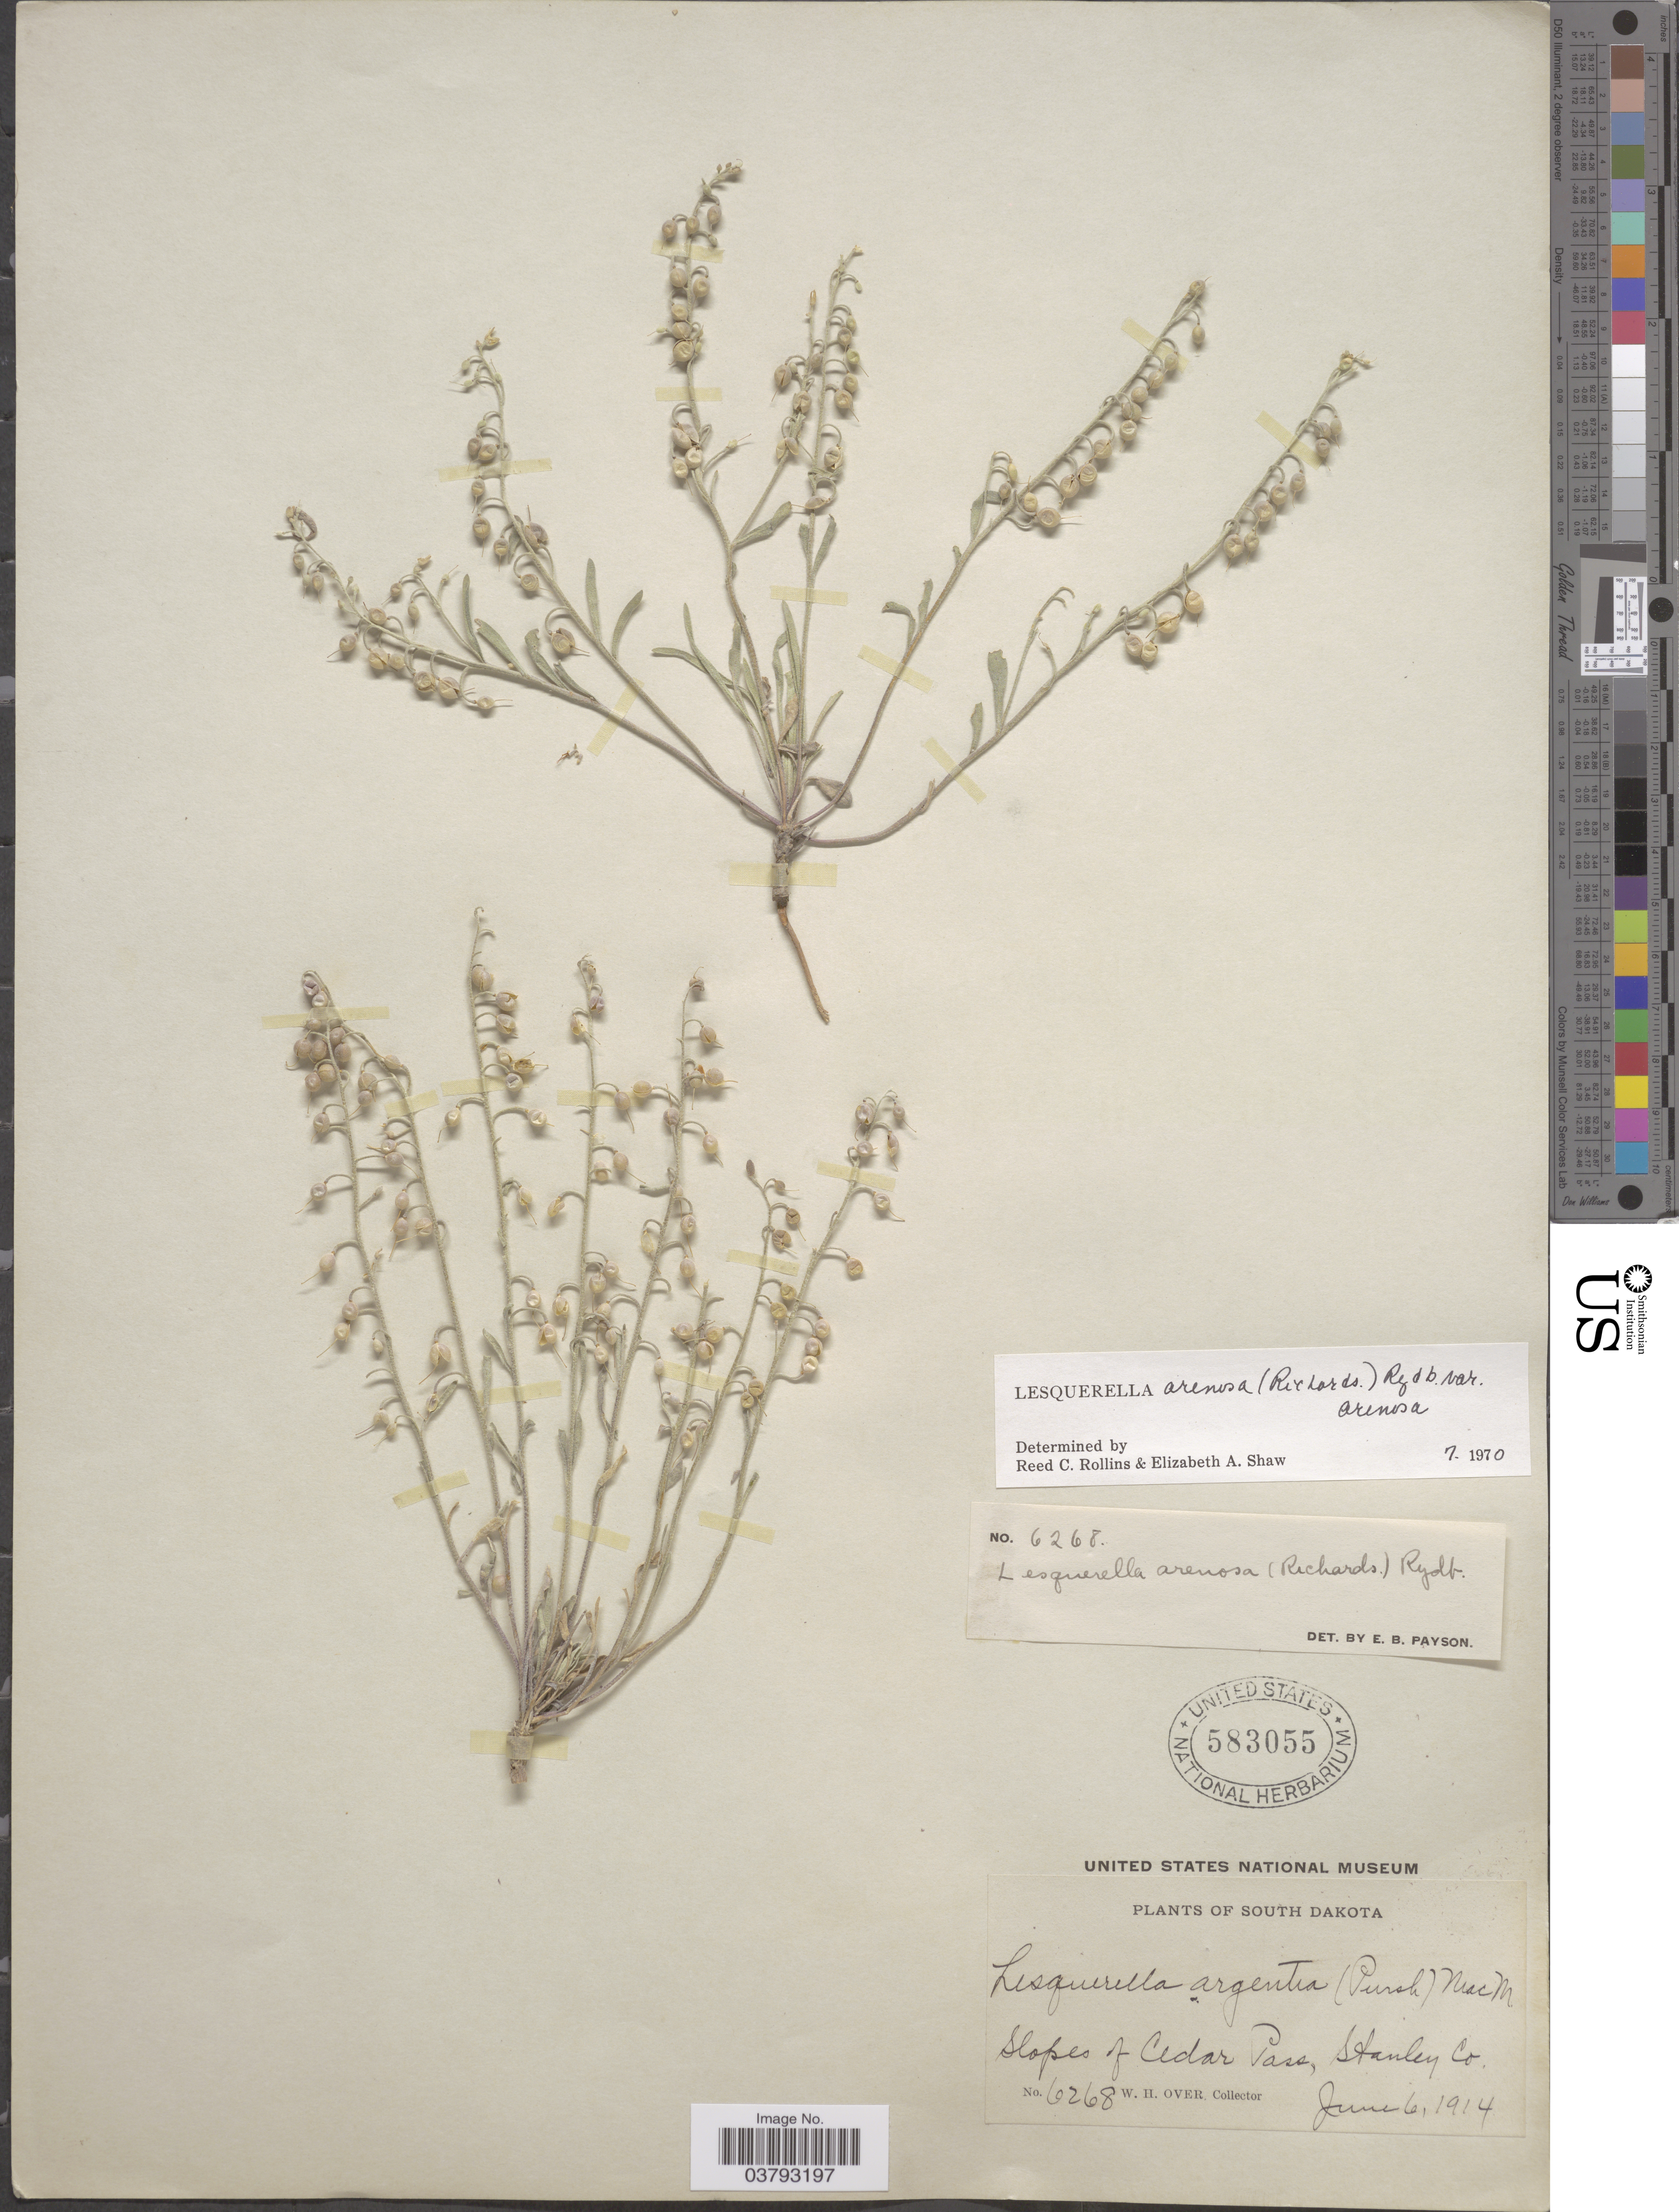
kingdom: Plantae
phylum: Tracheophyta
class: Magnoliopsida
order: Brassicales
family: Brassicaceae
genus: Lesquerella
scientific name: Lesquerella arenosa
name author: (Richardson) Rydb.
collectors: W. Over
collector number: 6268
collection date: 1914-06-06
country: United States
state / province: South Dakota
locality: Slopes of Cedar Pass, Stanley Co.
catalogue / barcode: US 583055